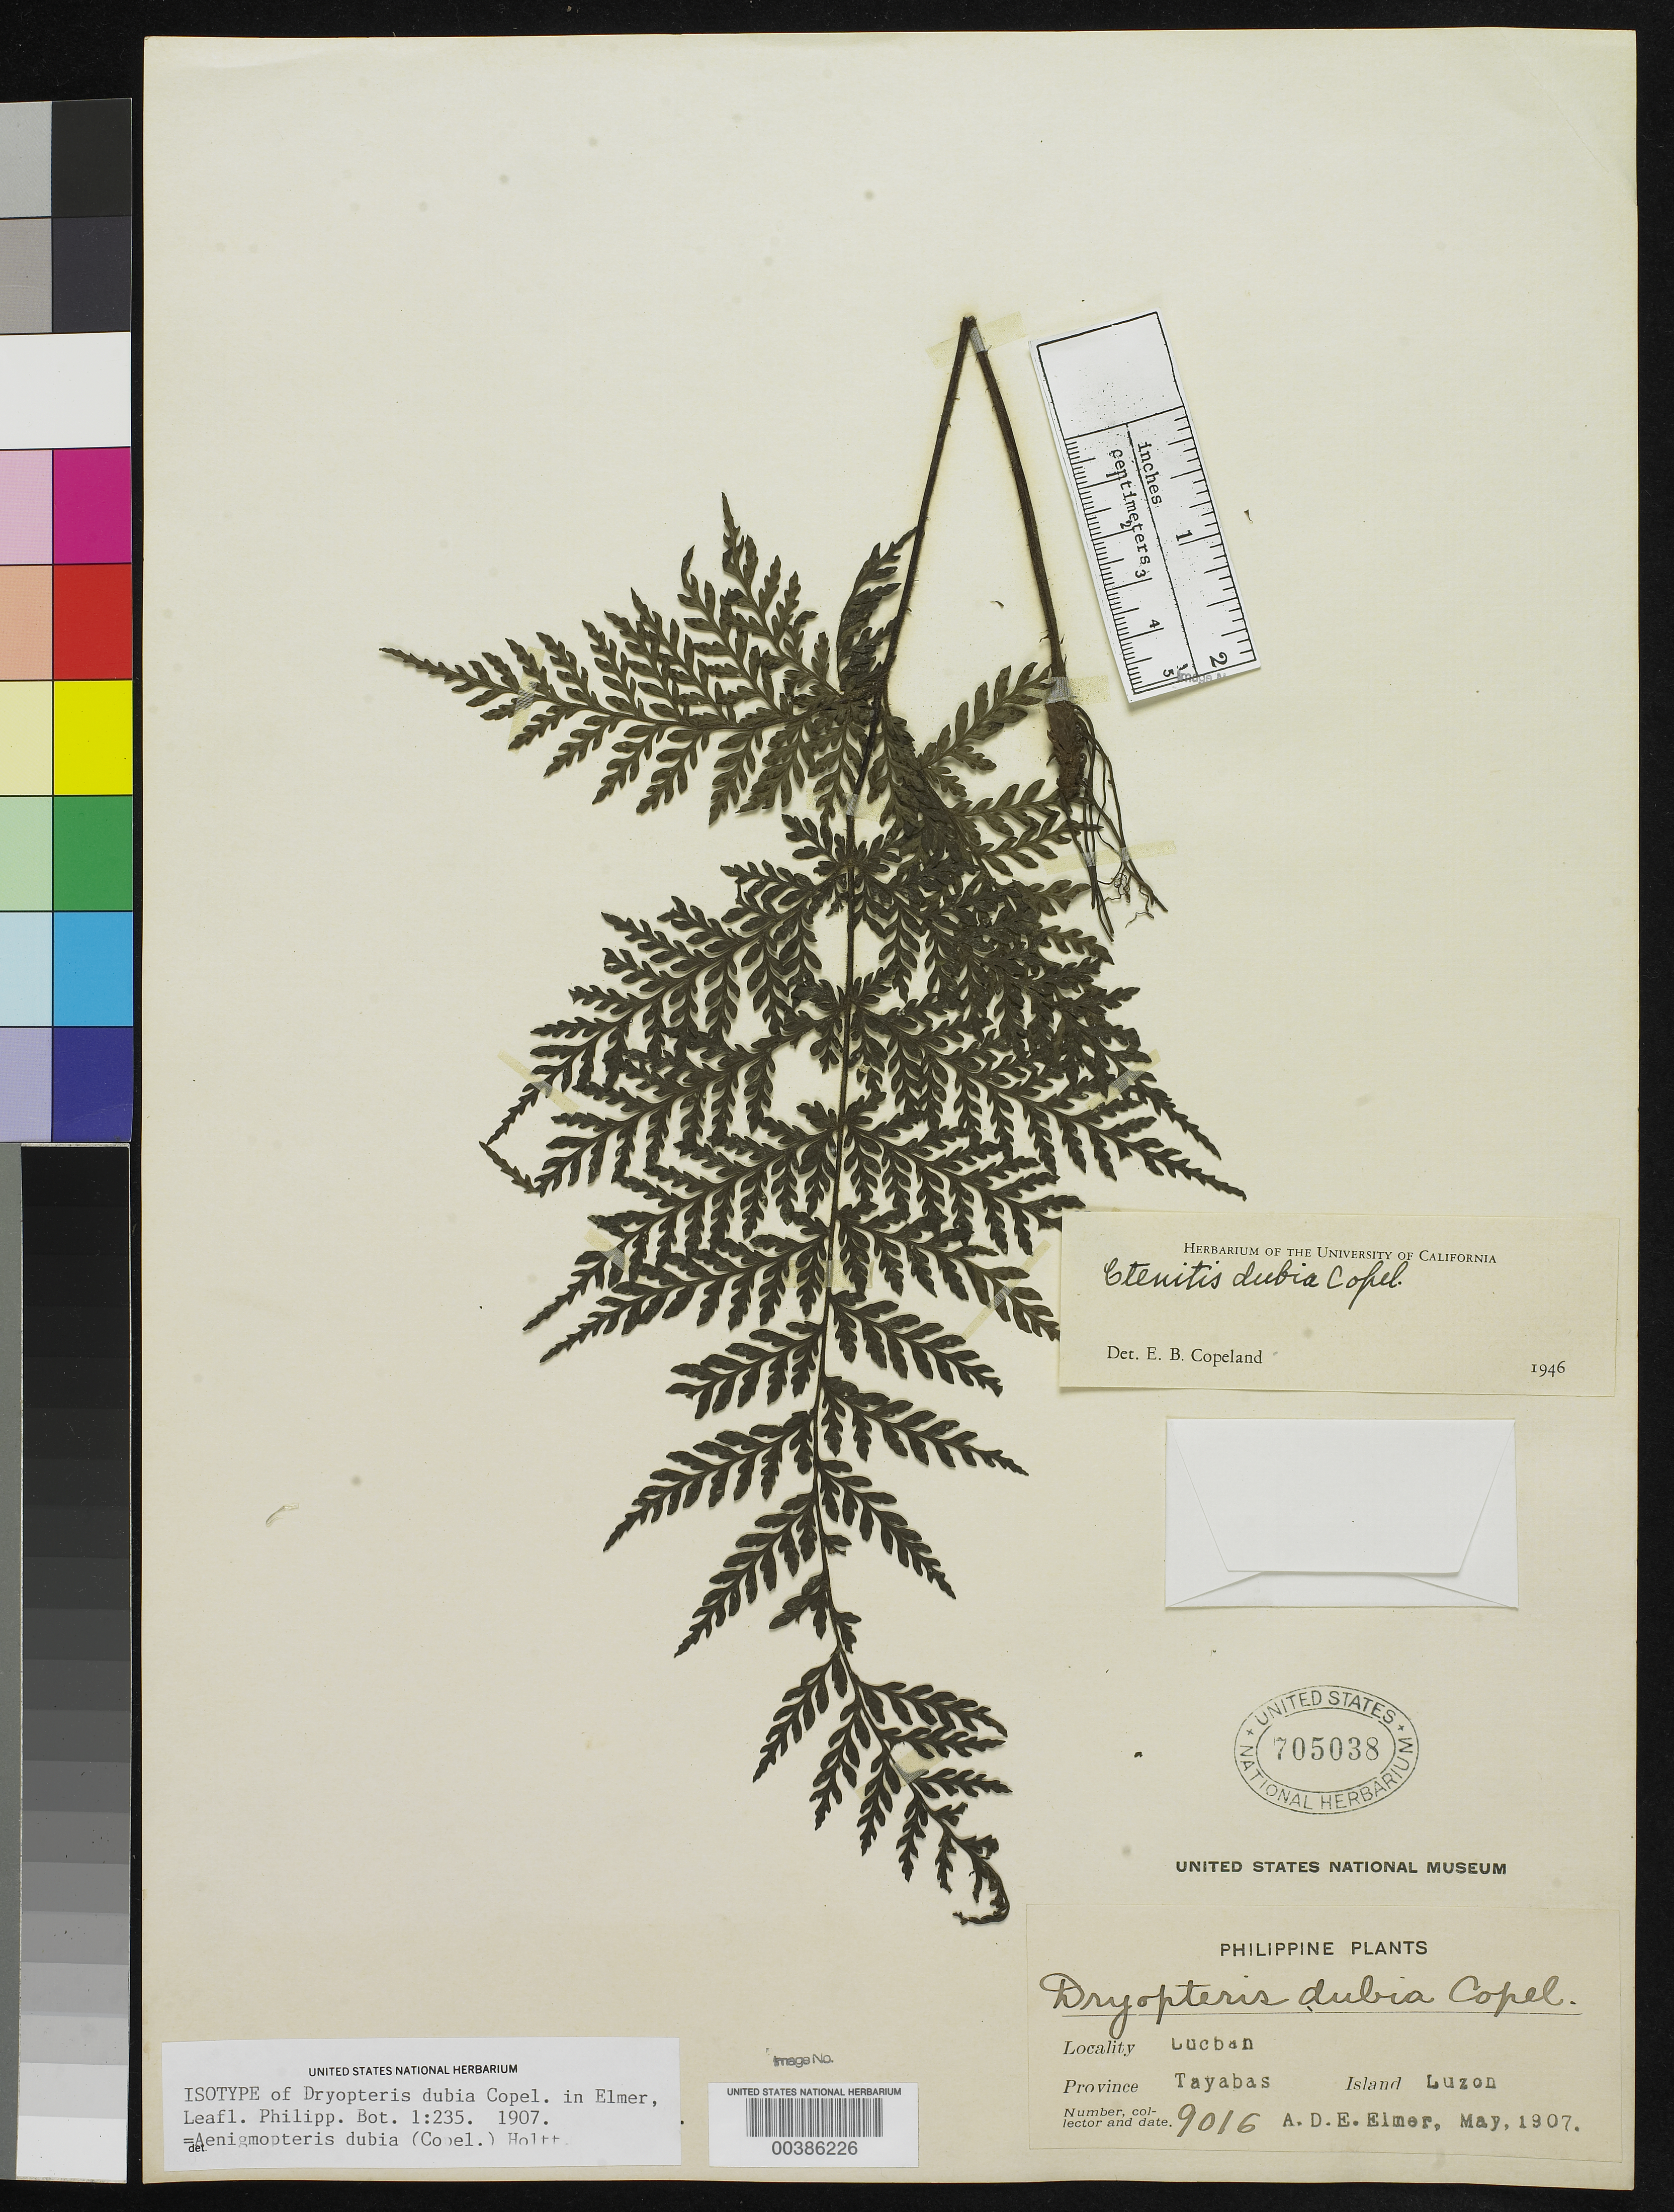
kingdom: Plantae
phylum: Tracheophyta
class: Polypodiopsida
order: Polypodiales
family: Dryopteridaceae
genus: Dryopteris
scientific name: Dryopteris dubia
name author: Copel. in Elmer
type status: Isotype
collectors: A. D. E. Elmer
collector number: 9016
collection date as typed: May 1907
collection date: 1907-05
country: Philippines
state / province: Calabarzon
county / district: Quezon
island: Luzon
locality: Lucban. Tayabas.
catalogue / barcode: US 705038